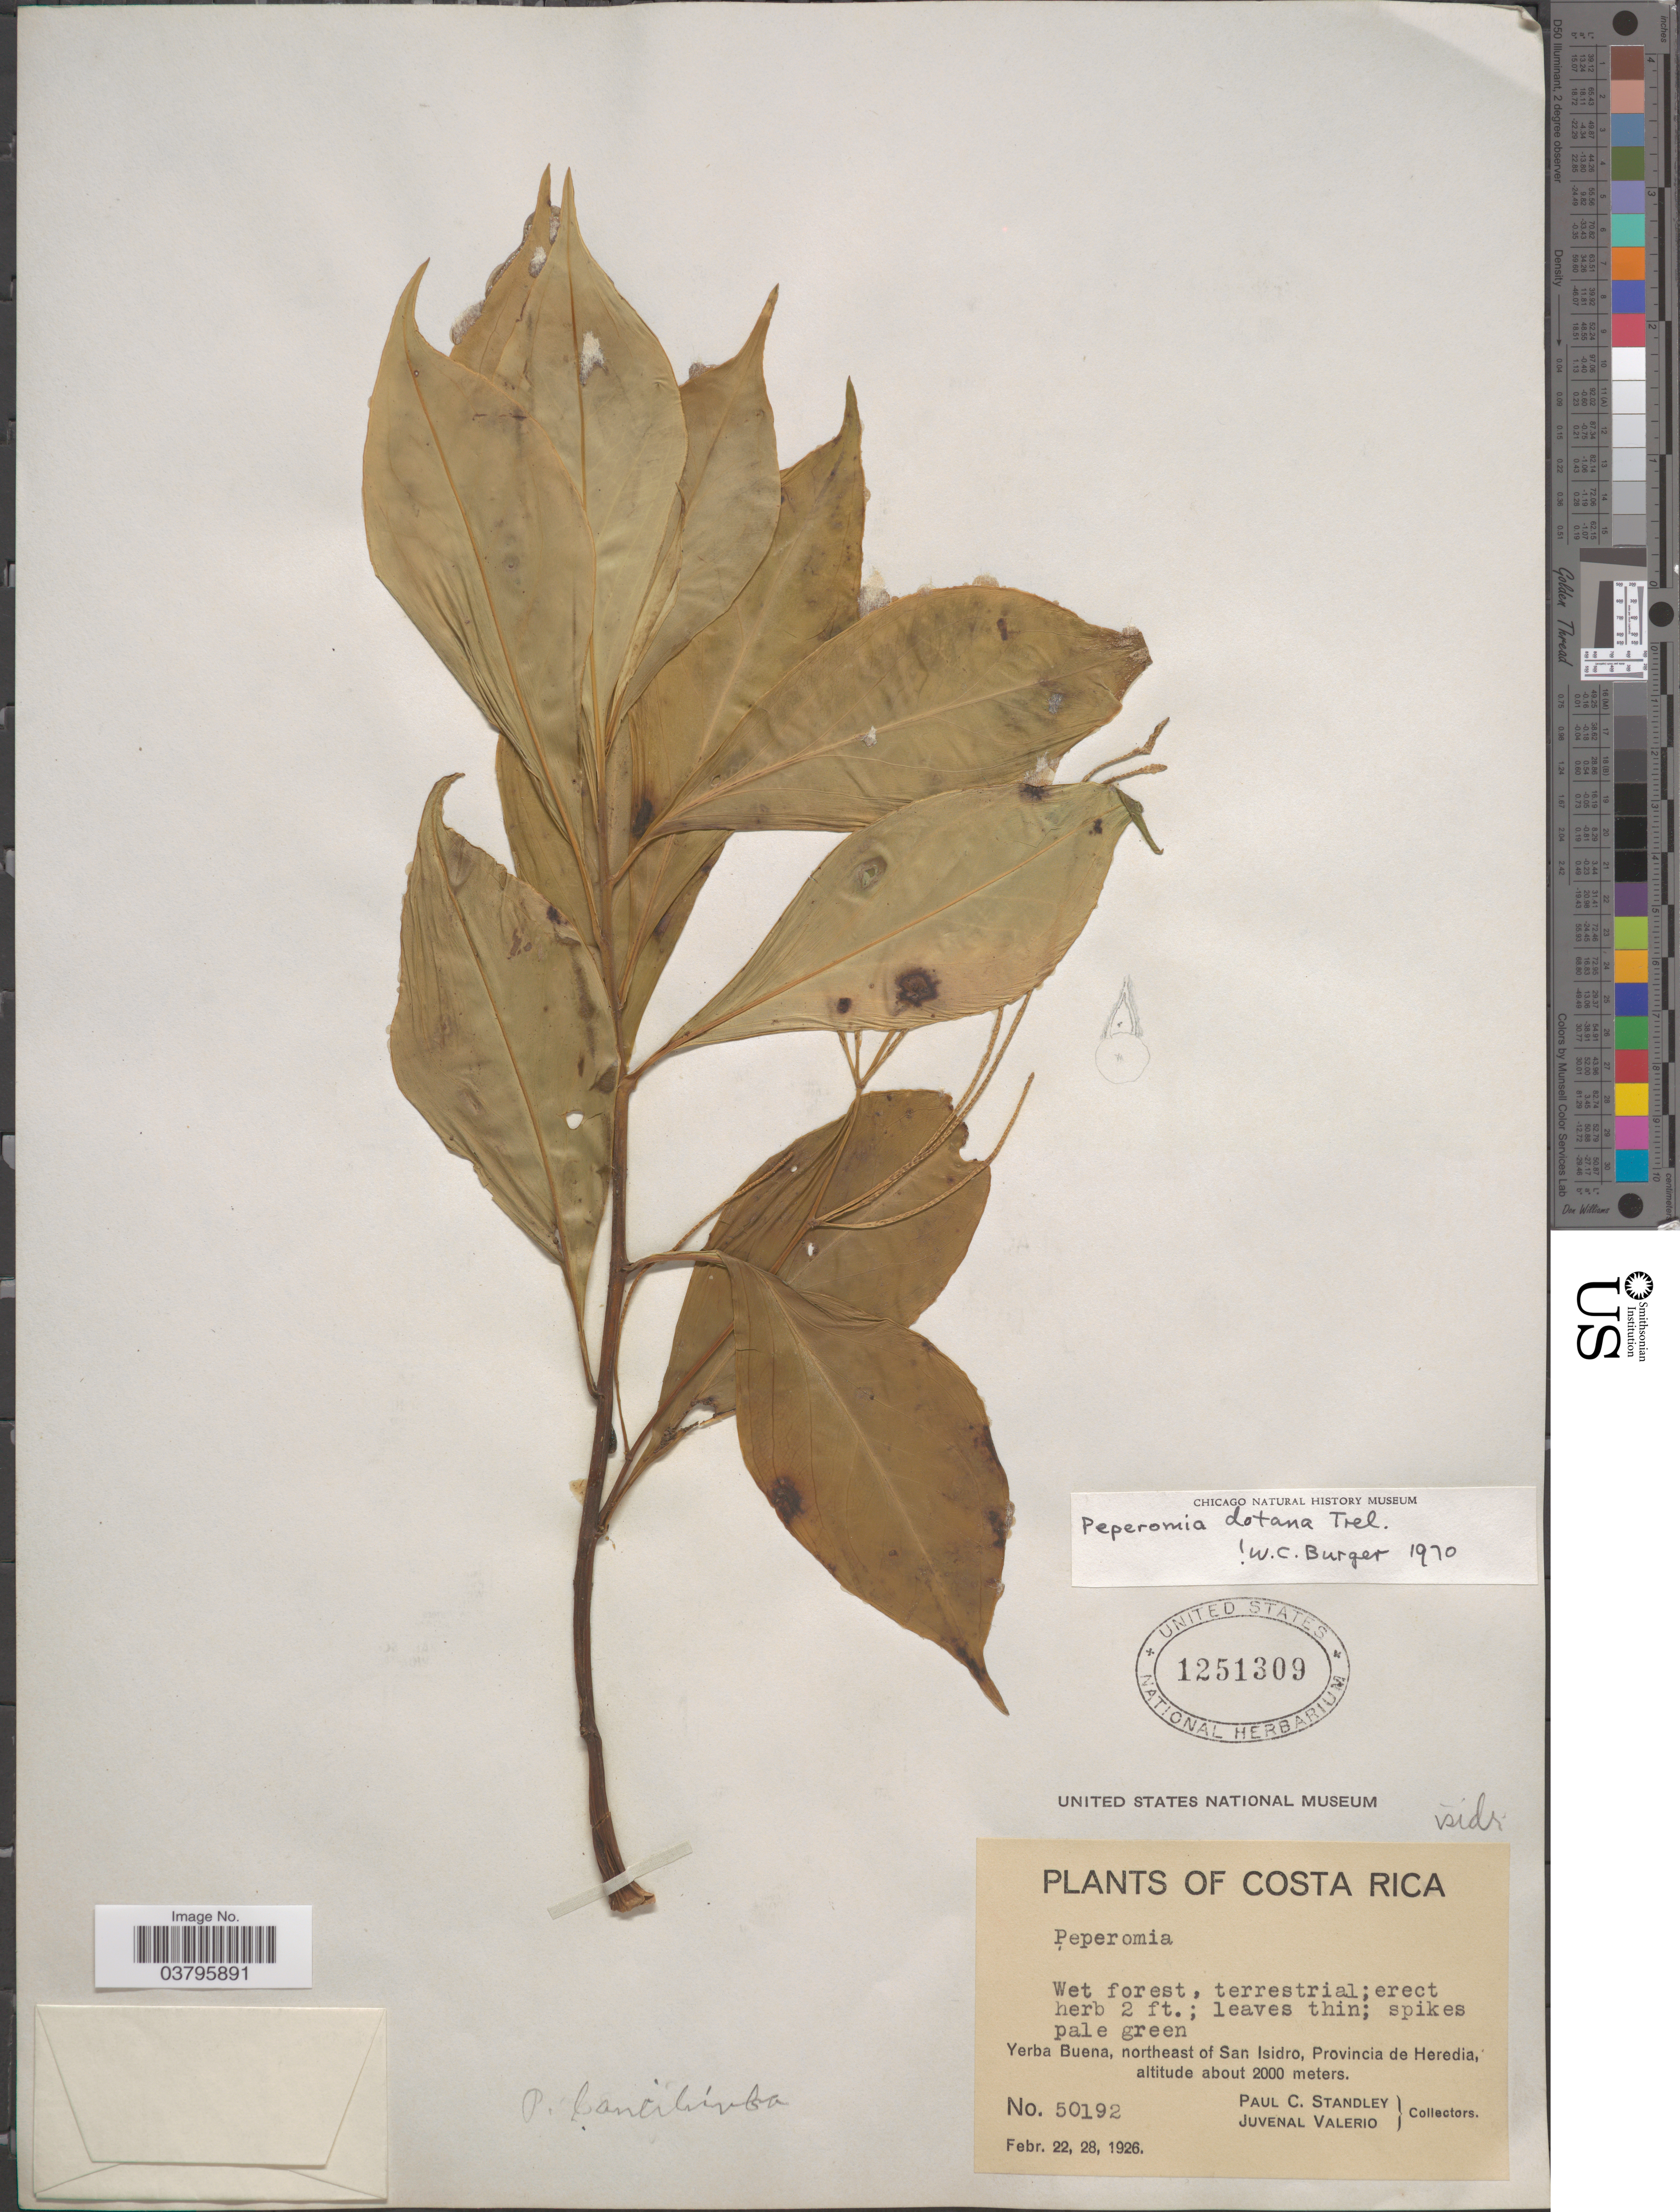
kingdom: Plantae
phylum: Tracheophyta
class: Magnoliopsida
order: Piperales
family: Piperaceae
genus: Peperomia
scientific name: Peperomia dotana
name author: Trel.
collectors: P. C. Standley & J. Valerio R.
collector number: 50192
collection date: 1926-02-22/1926-02-28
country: Costa Rica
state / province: Heredia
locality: Yerba Buena, northeast of San Isidro.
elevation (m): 2000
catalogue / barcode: US 1251309